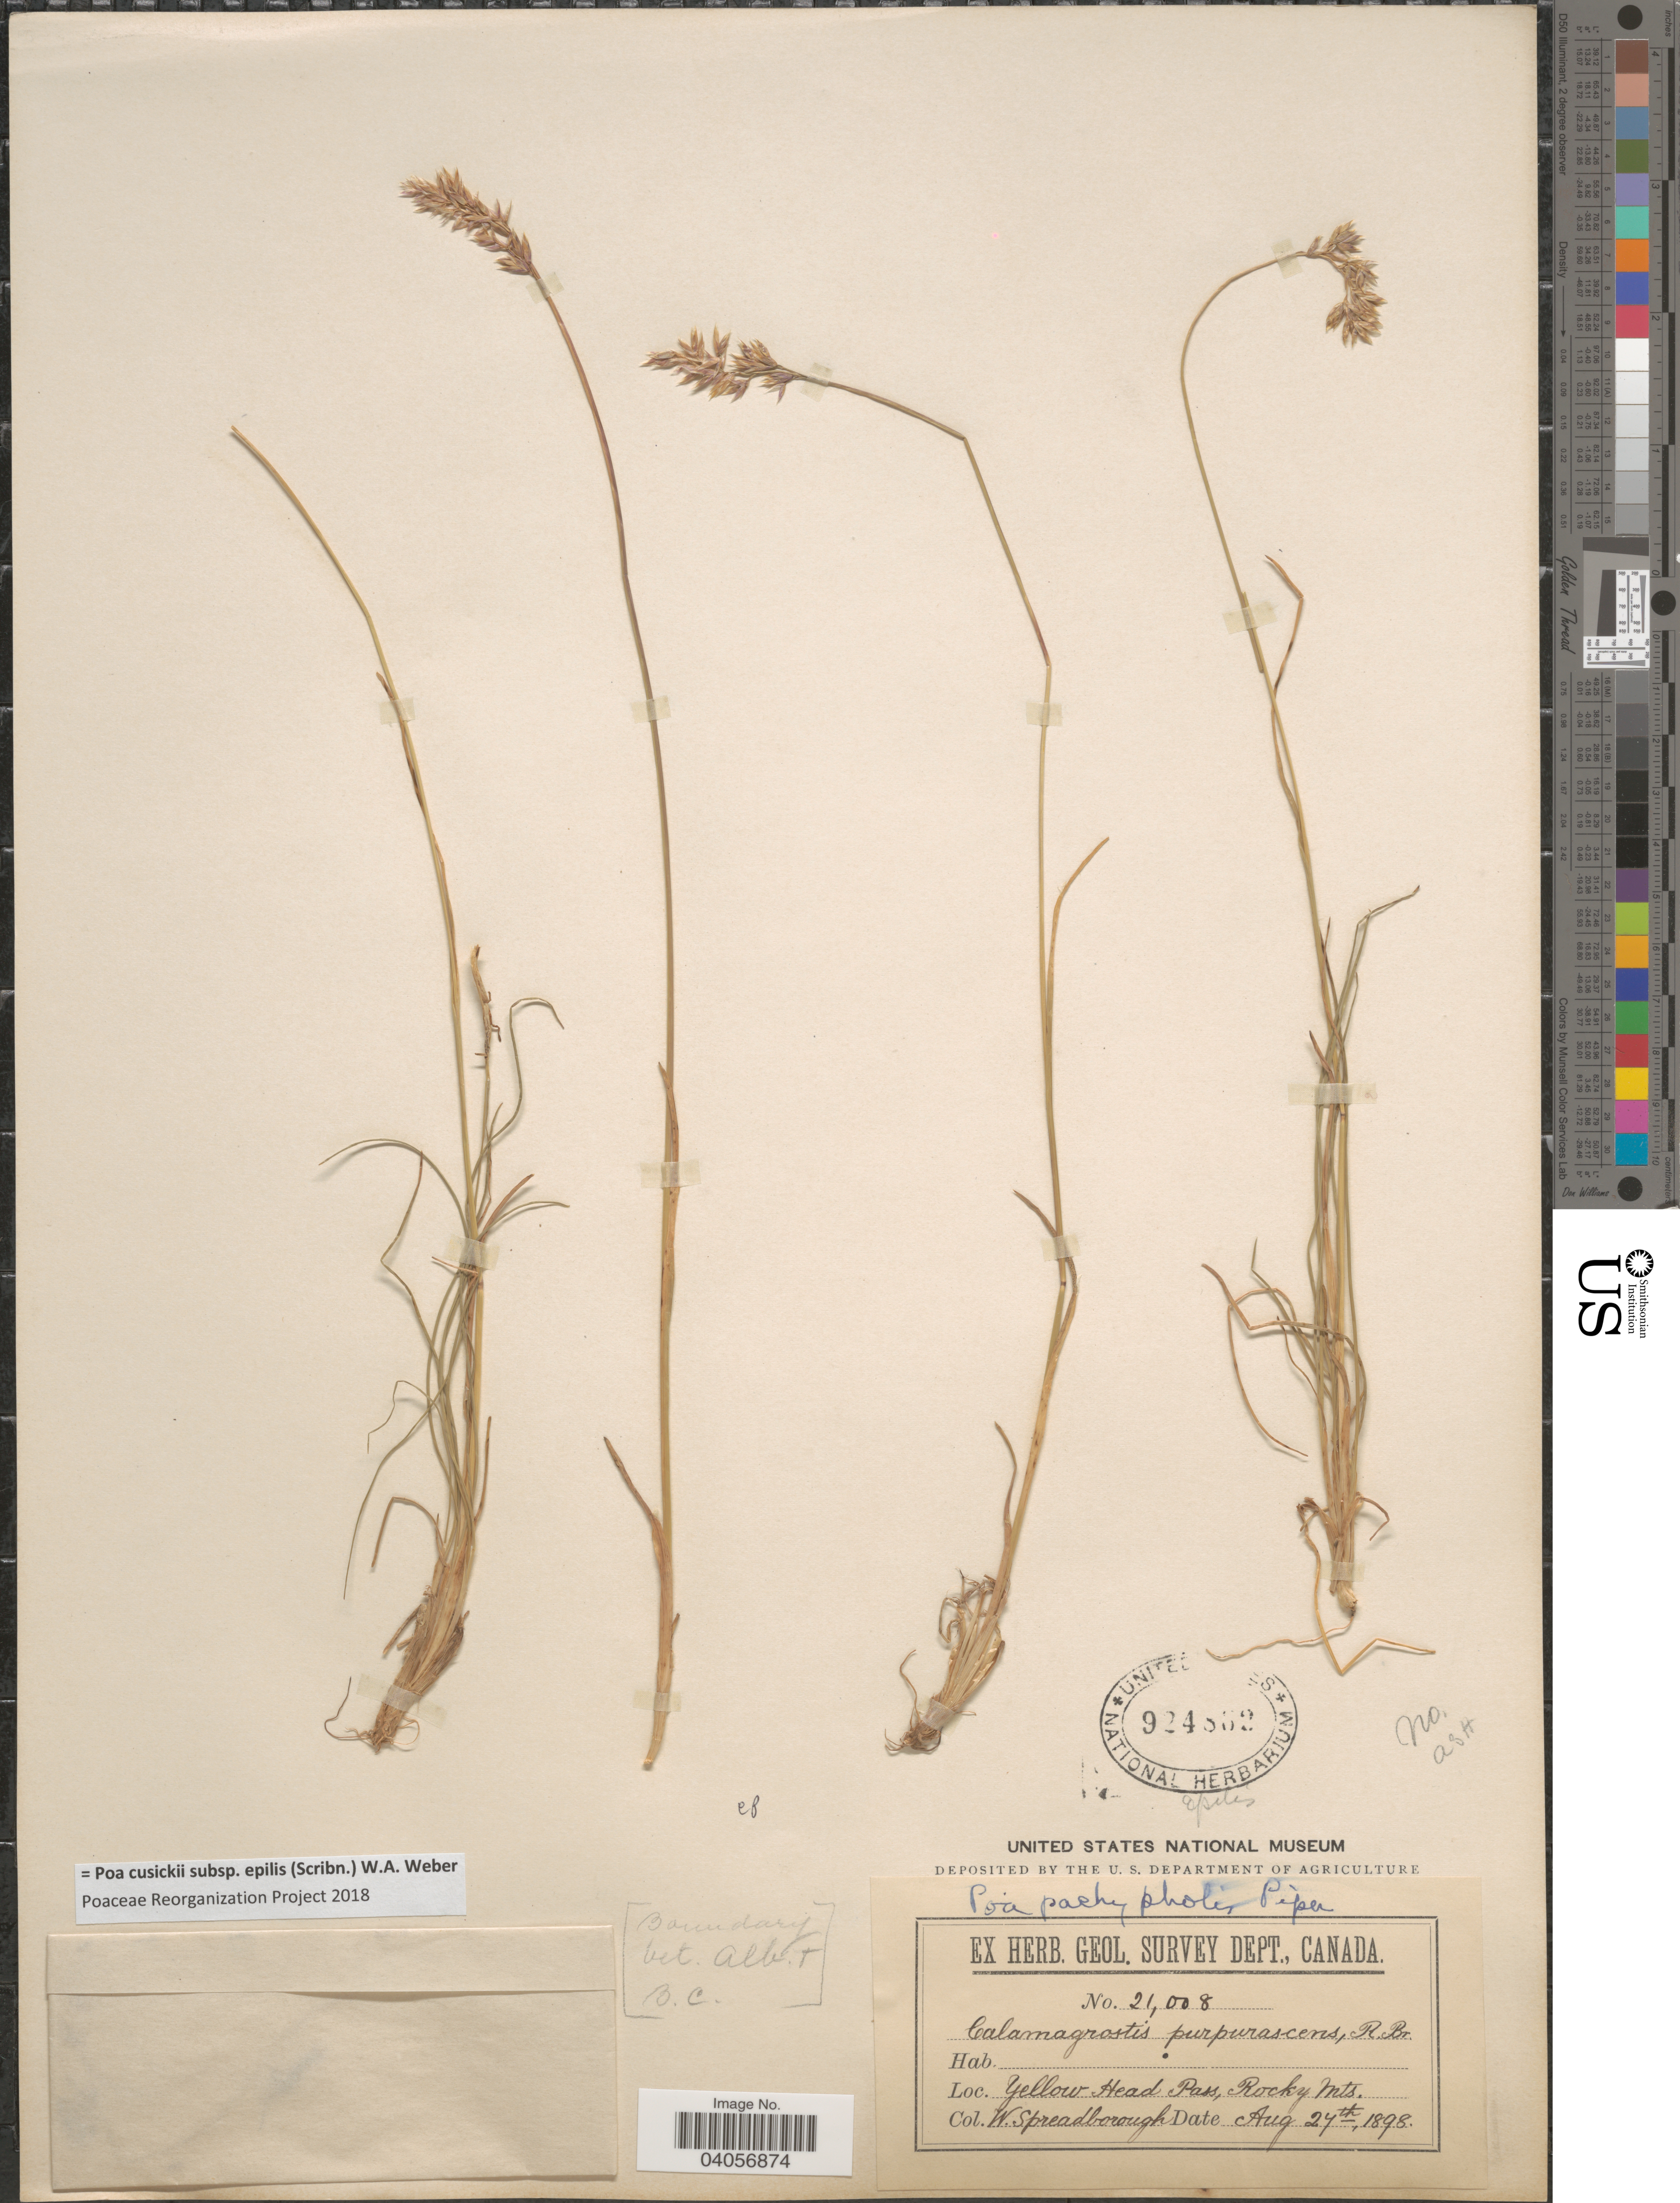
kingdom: Plantae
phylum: Tracheophyta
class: Liliopsida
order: Poales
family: Poaceae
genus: Poa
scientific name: Poa cusickii subsp. epilis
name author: (Scribn.) W.A. Weber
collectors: W. Spreadborough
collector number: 21008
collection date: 1898-08-27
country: Canada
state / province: British Columbia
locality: [Boundary bet. Alb. & B. C.]. Yellow Head Pass, Rocky Mts.